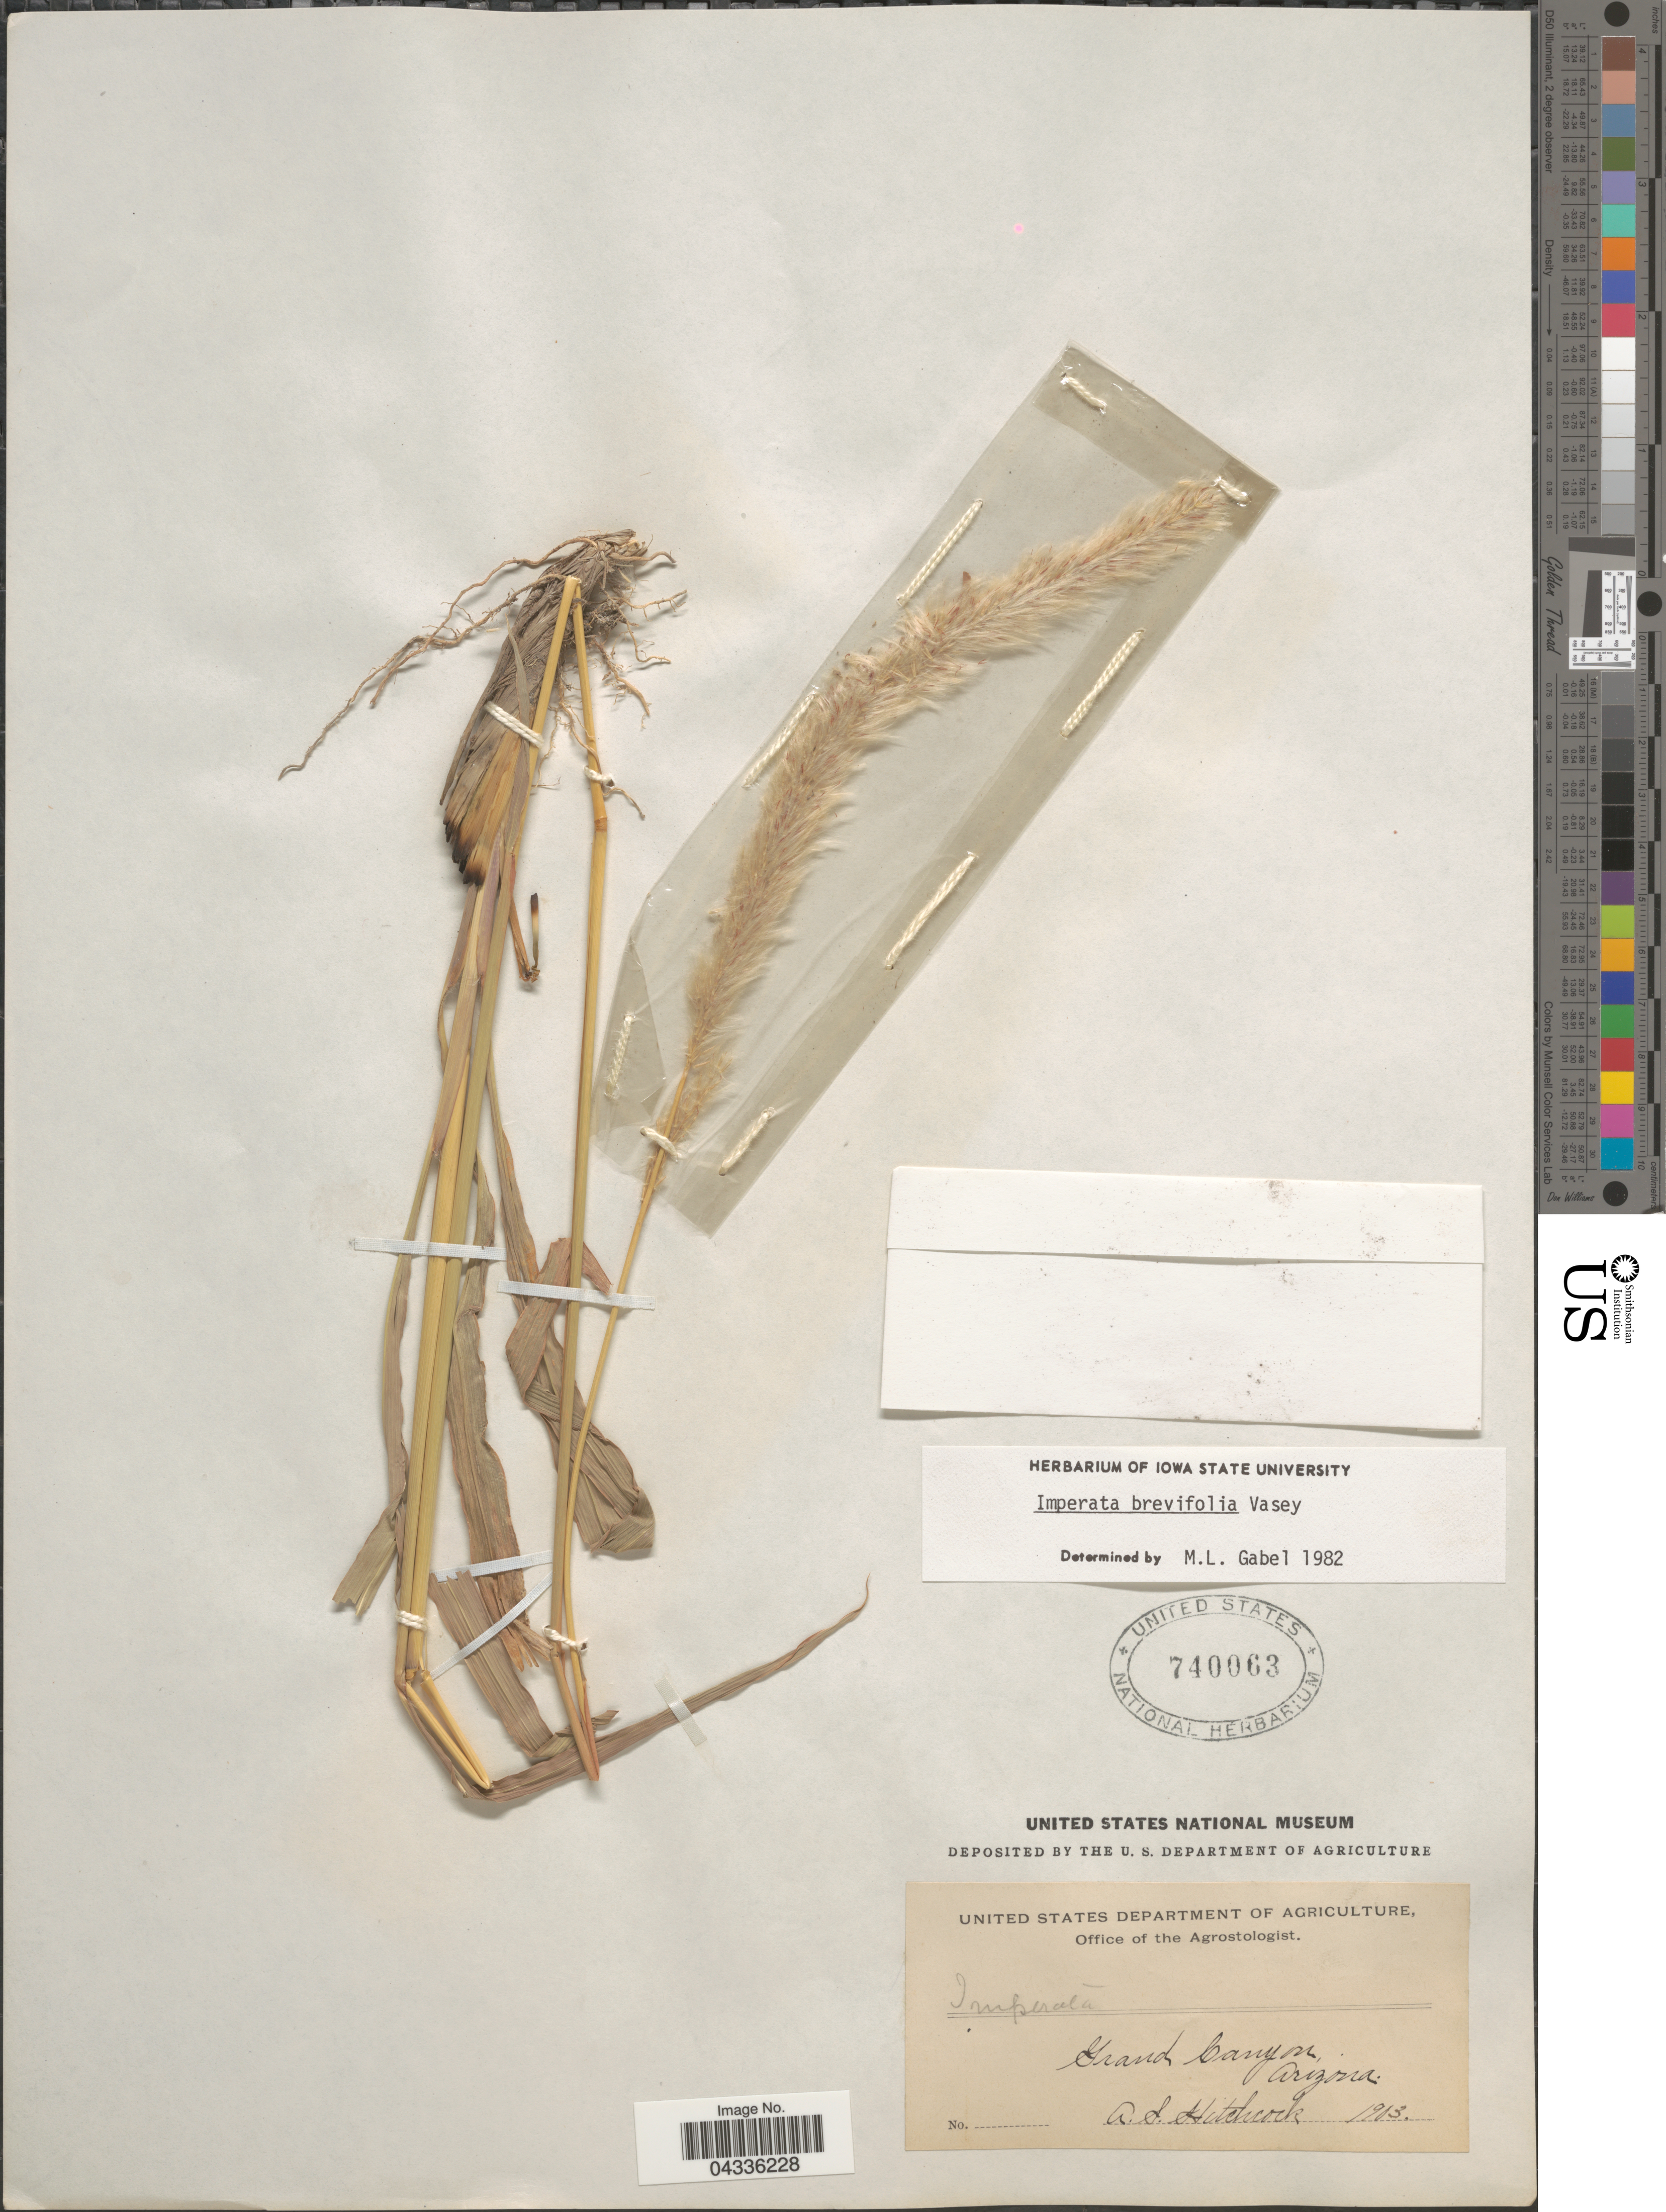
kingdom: Plantae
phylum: Tracheophyta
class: Liliopsida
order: Poales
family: Poaceae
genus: Imperata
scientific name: Imperata brevifolia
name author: Vasey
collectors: A. S. Hitchcock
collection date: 1903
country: United States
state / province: Arizona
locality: Grand Canyon.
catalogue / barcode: US 740063